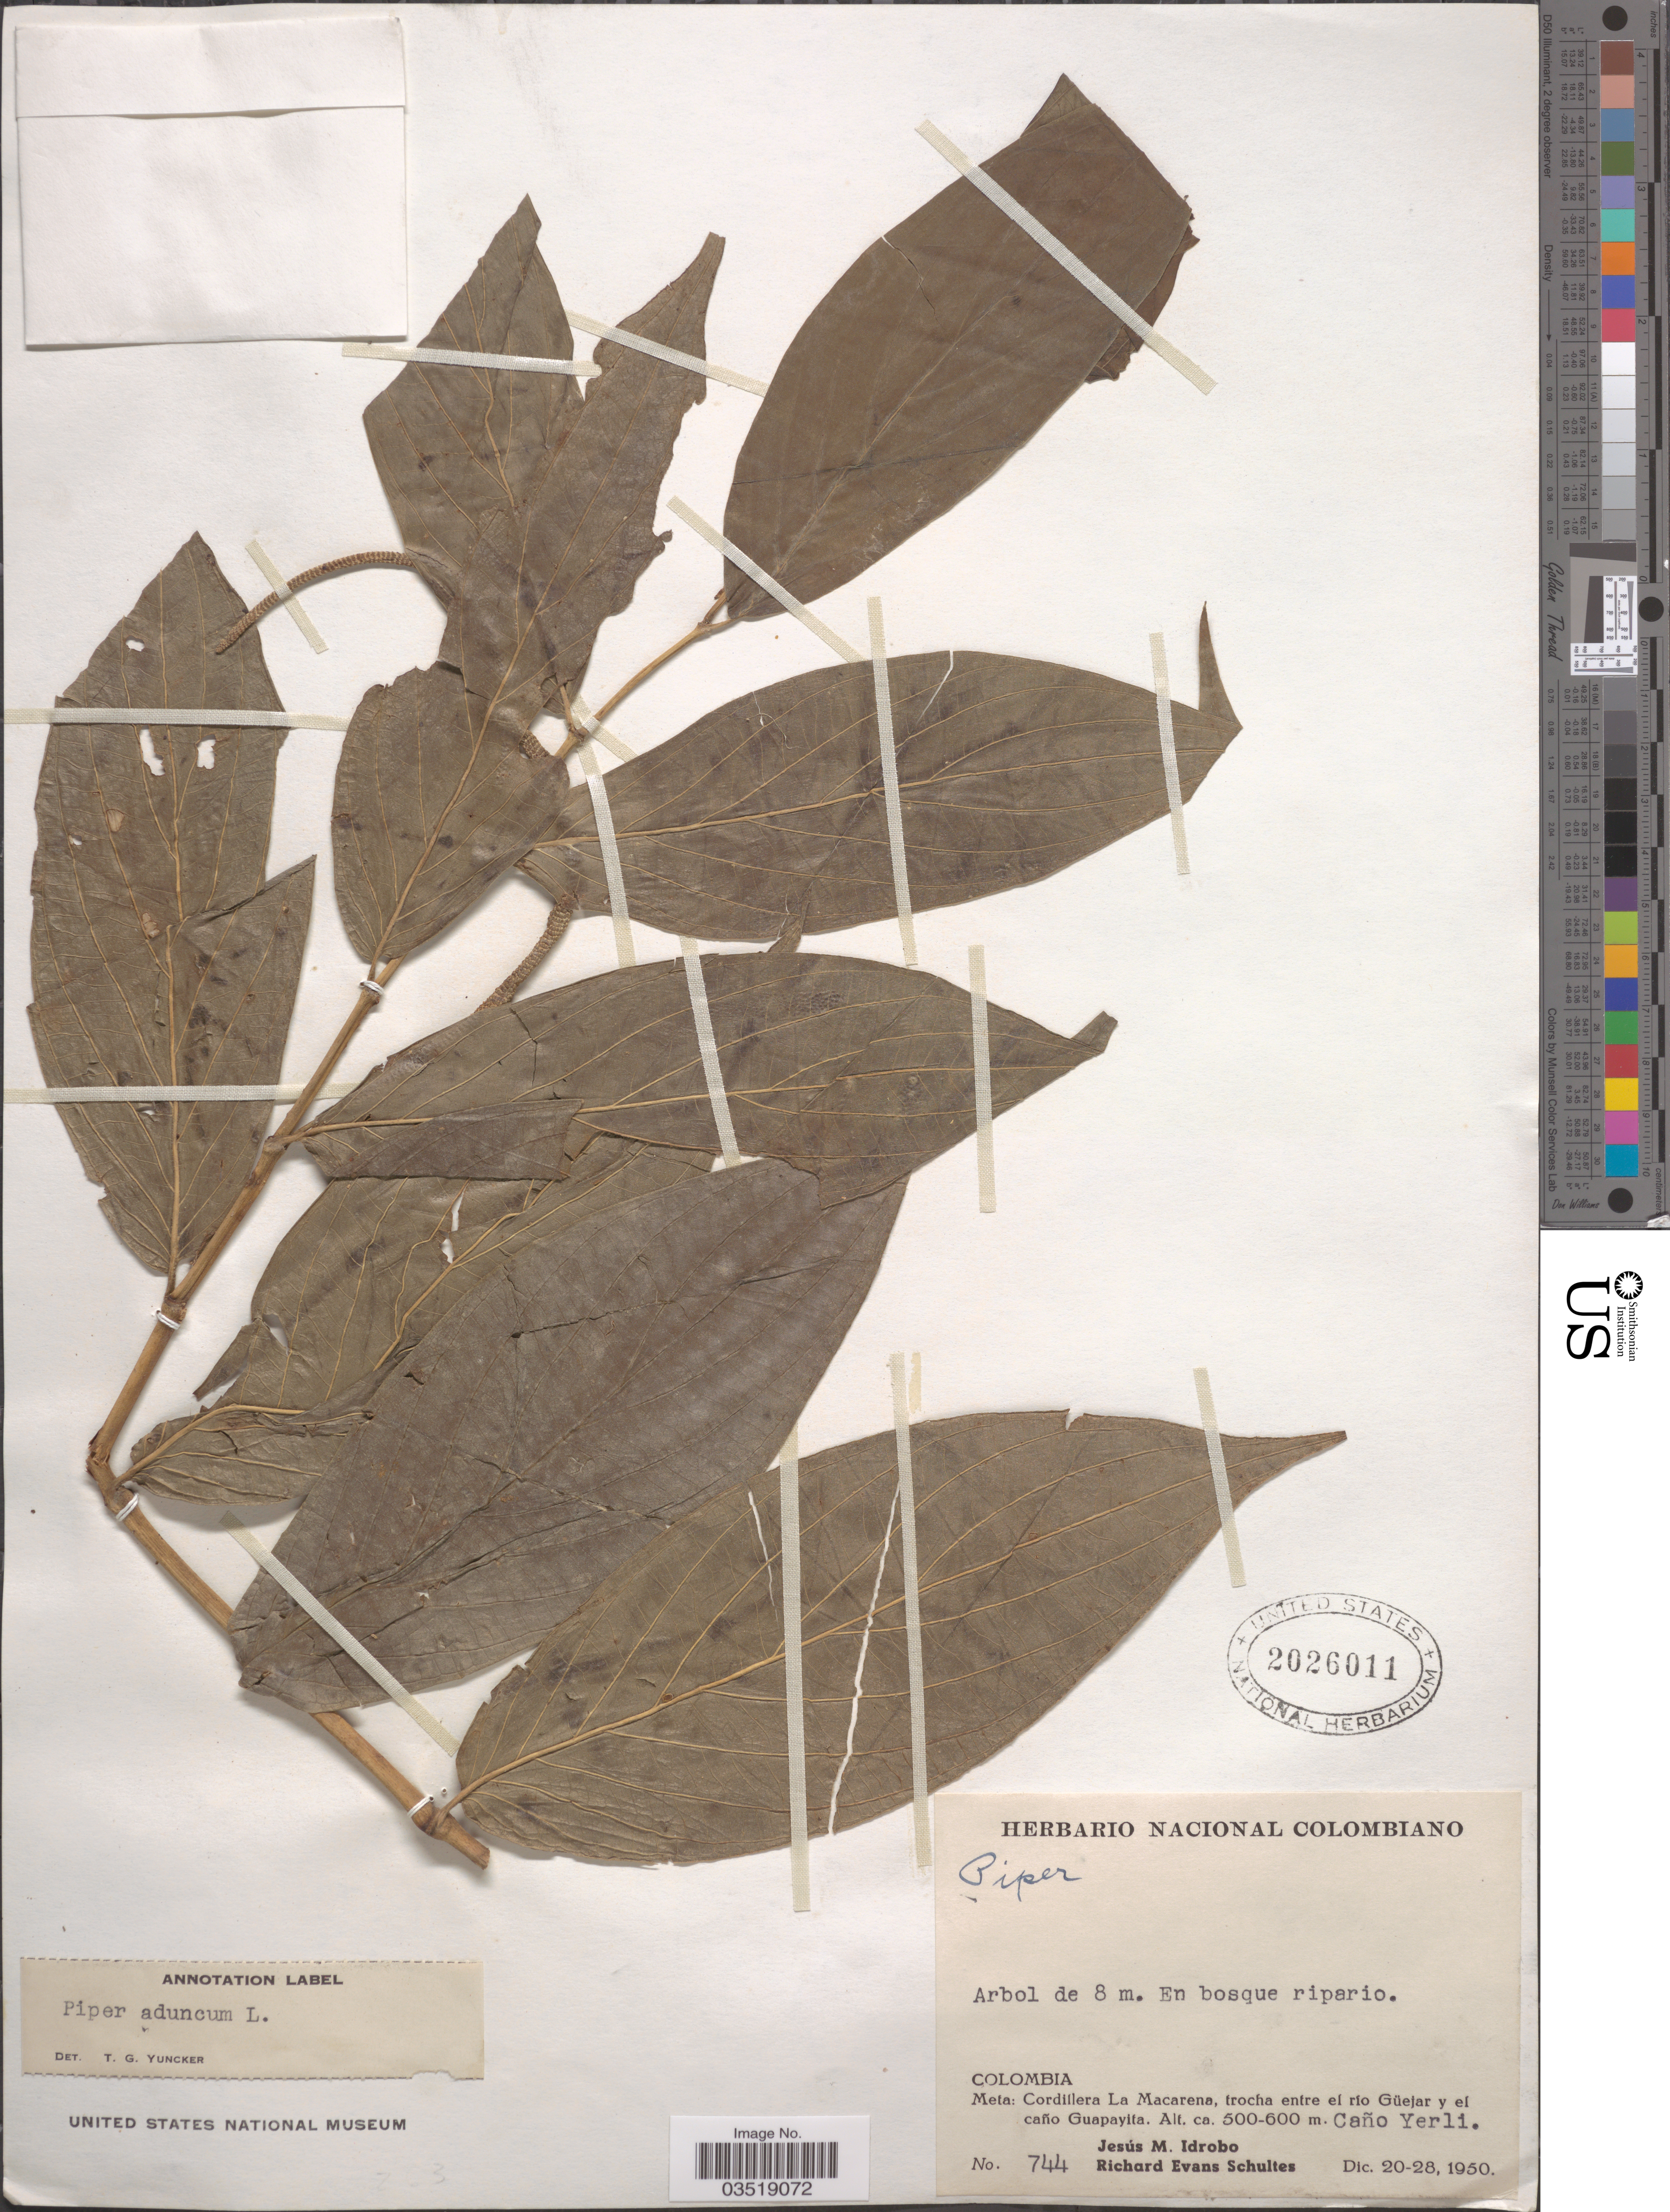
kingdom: Plantae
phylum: Tracheophyta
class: Magnoliopsida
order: Piperales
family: Piperaceae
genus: Piper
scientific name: Piper aduncum var. aduncum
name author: L.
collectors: J. M. Idrobo & R. E. Schultes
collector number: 744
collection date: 1950-12-20/1950-12-28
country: Colombia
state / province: Meta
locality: Cordillera La Macarena, trocha entre el río Güejar y el caño Guapayita. Caño Yerli.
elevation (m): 500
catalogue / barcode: US 2026011